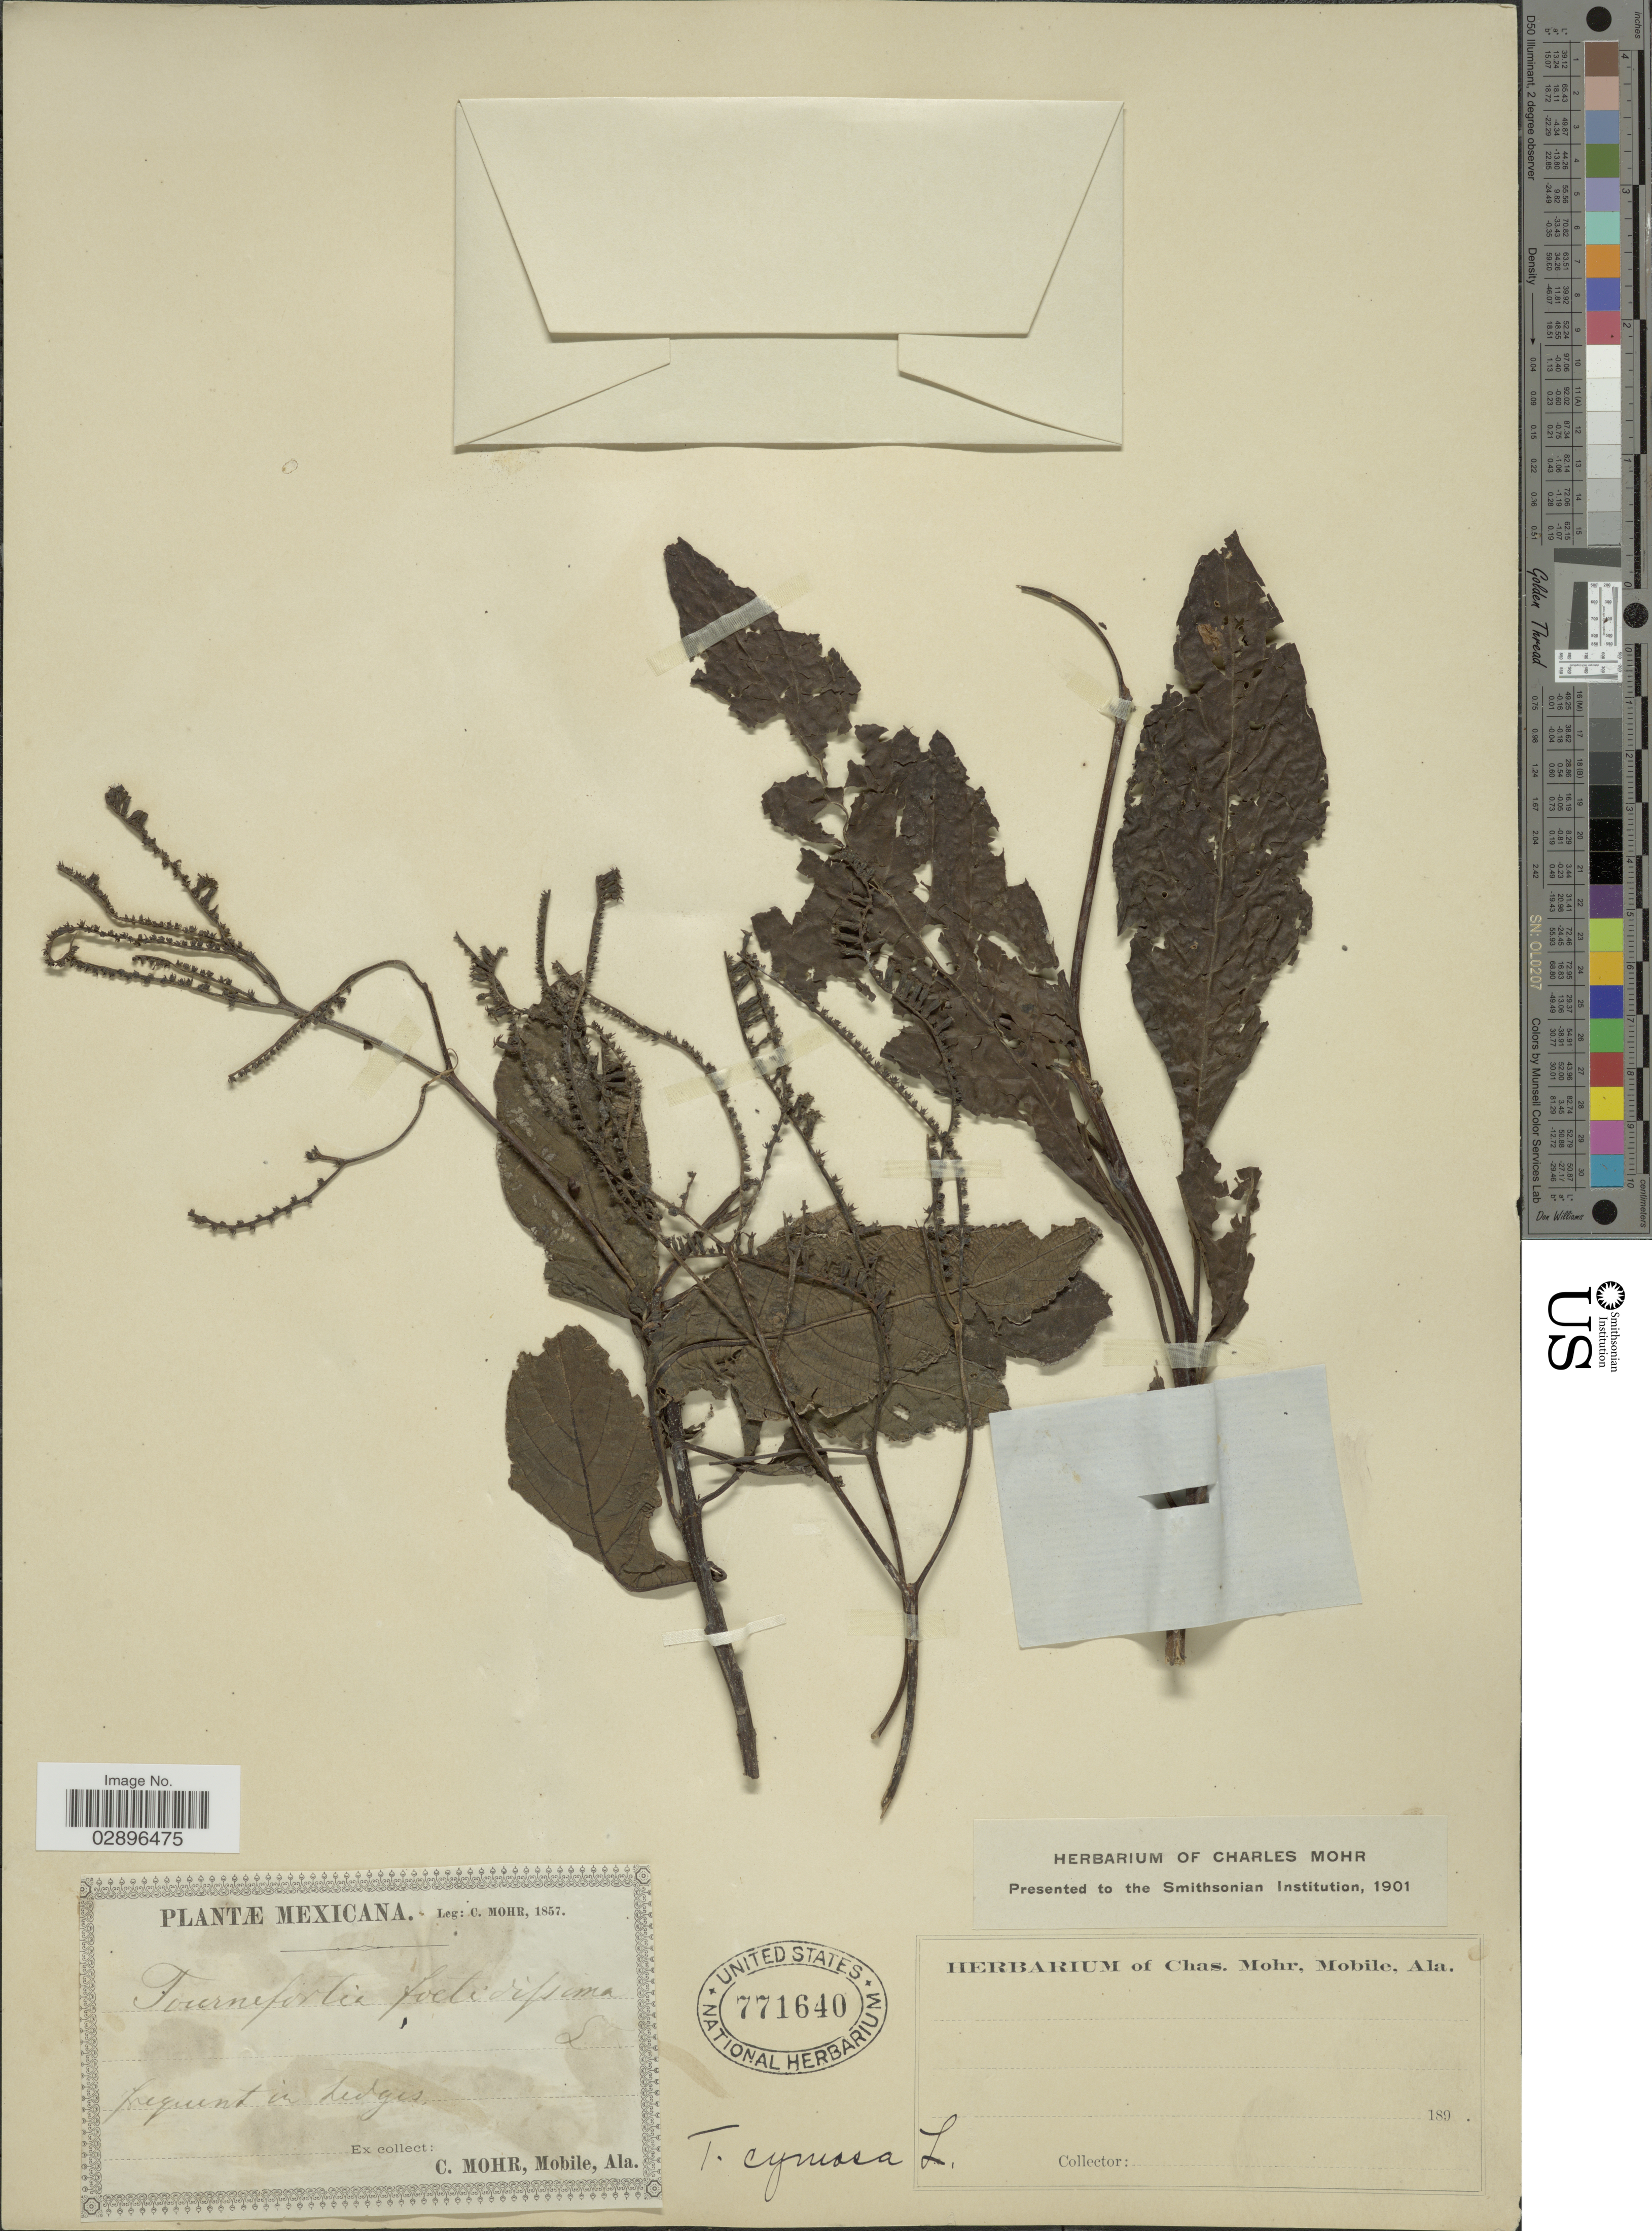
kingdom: Plantae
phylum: Tracheophyta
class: Magnoliopsida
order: Boraginales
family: Heliotropiaceae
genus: Tournefortia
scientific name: Tournefortia glabra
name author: L.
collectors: Mohr, C. T. (herbarium)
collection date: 1857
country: Mexico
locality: Frequent in hedges.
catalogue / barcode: US 771640